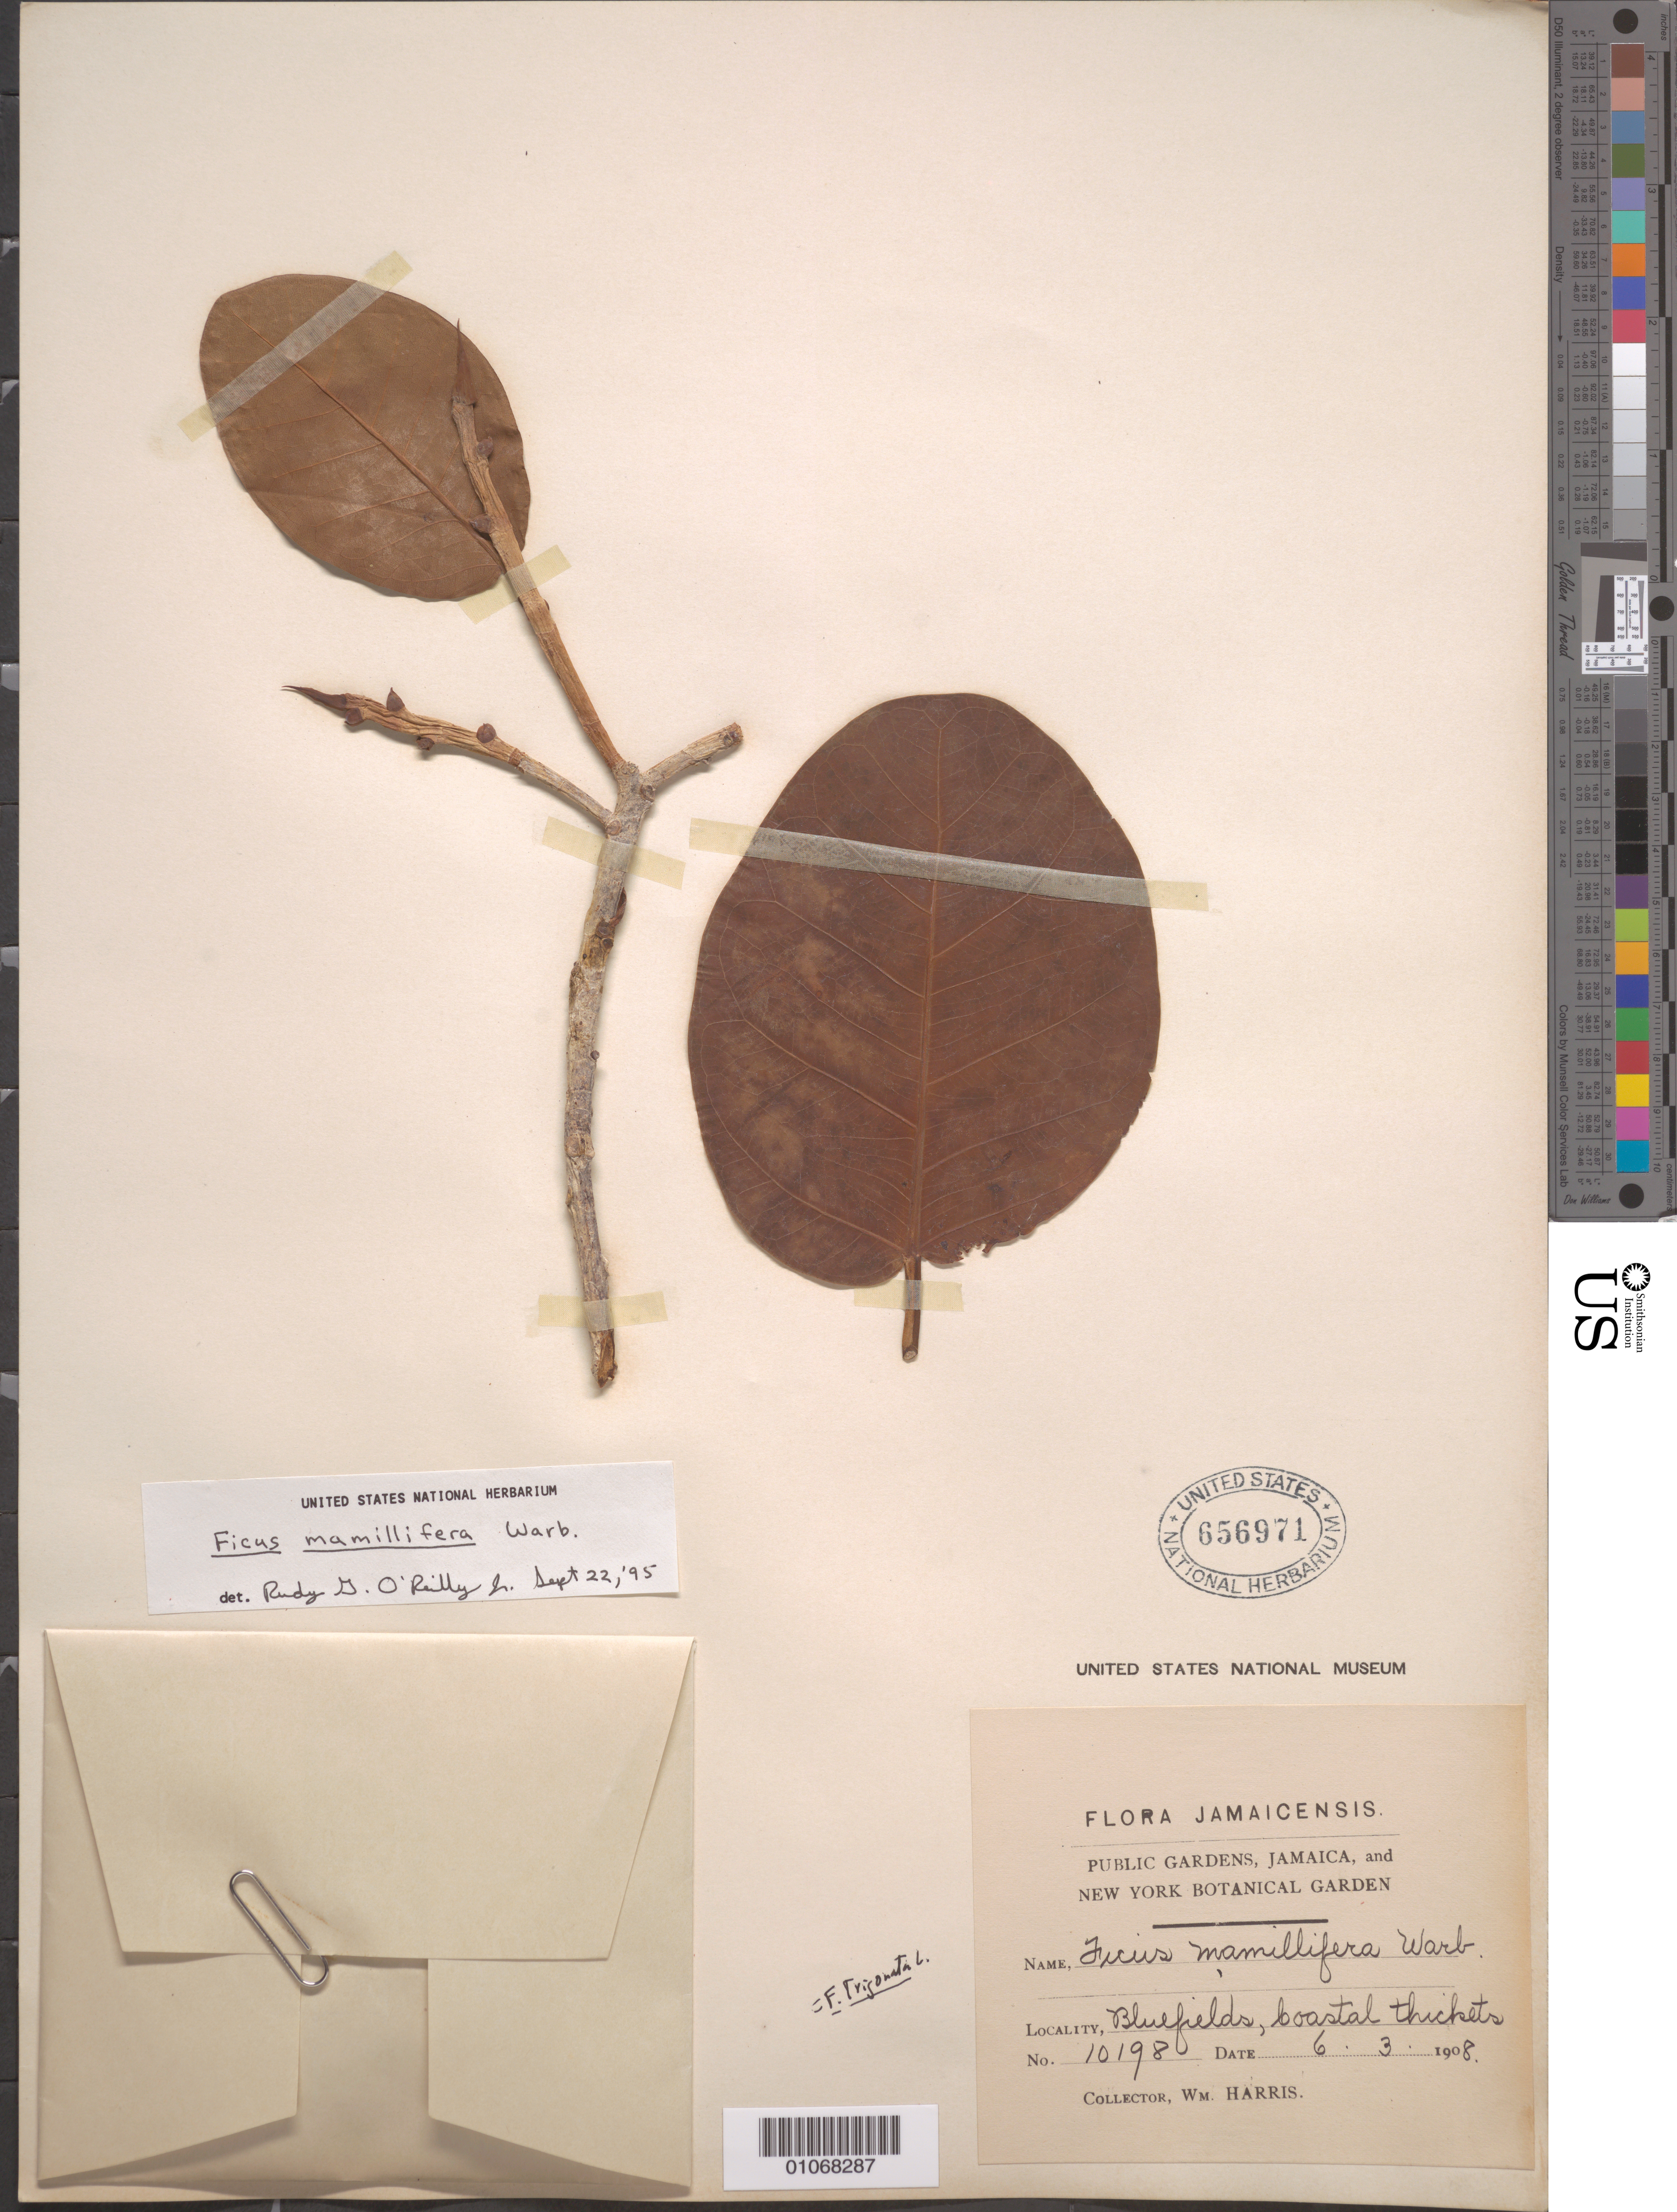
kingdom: Plantae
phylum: Tracheophyta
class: Magnoliopsida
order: Rosales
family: Moraceae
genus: Ficus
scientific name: Ficus mamillifera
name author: Warb.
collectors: W. Harris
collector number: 10198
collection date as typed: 06 Mar 1908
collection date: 1908-03-06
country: Jamaica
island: Jamaica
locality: Bluefields, coastal thickets.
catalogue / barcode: US 656971